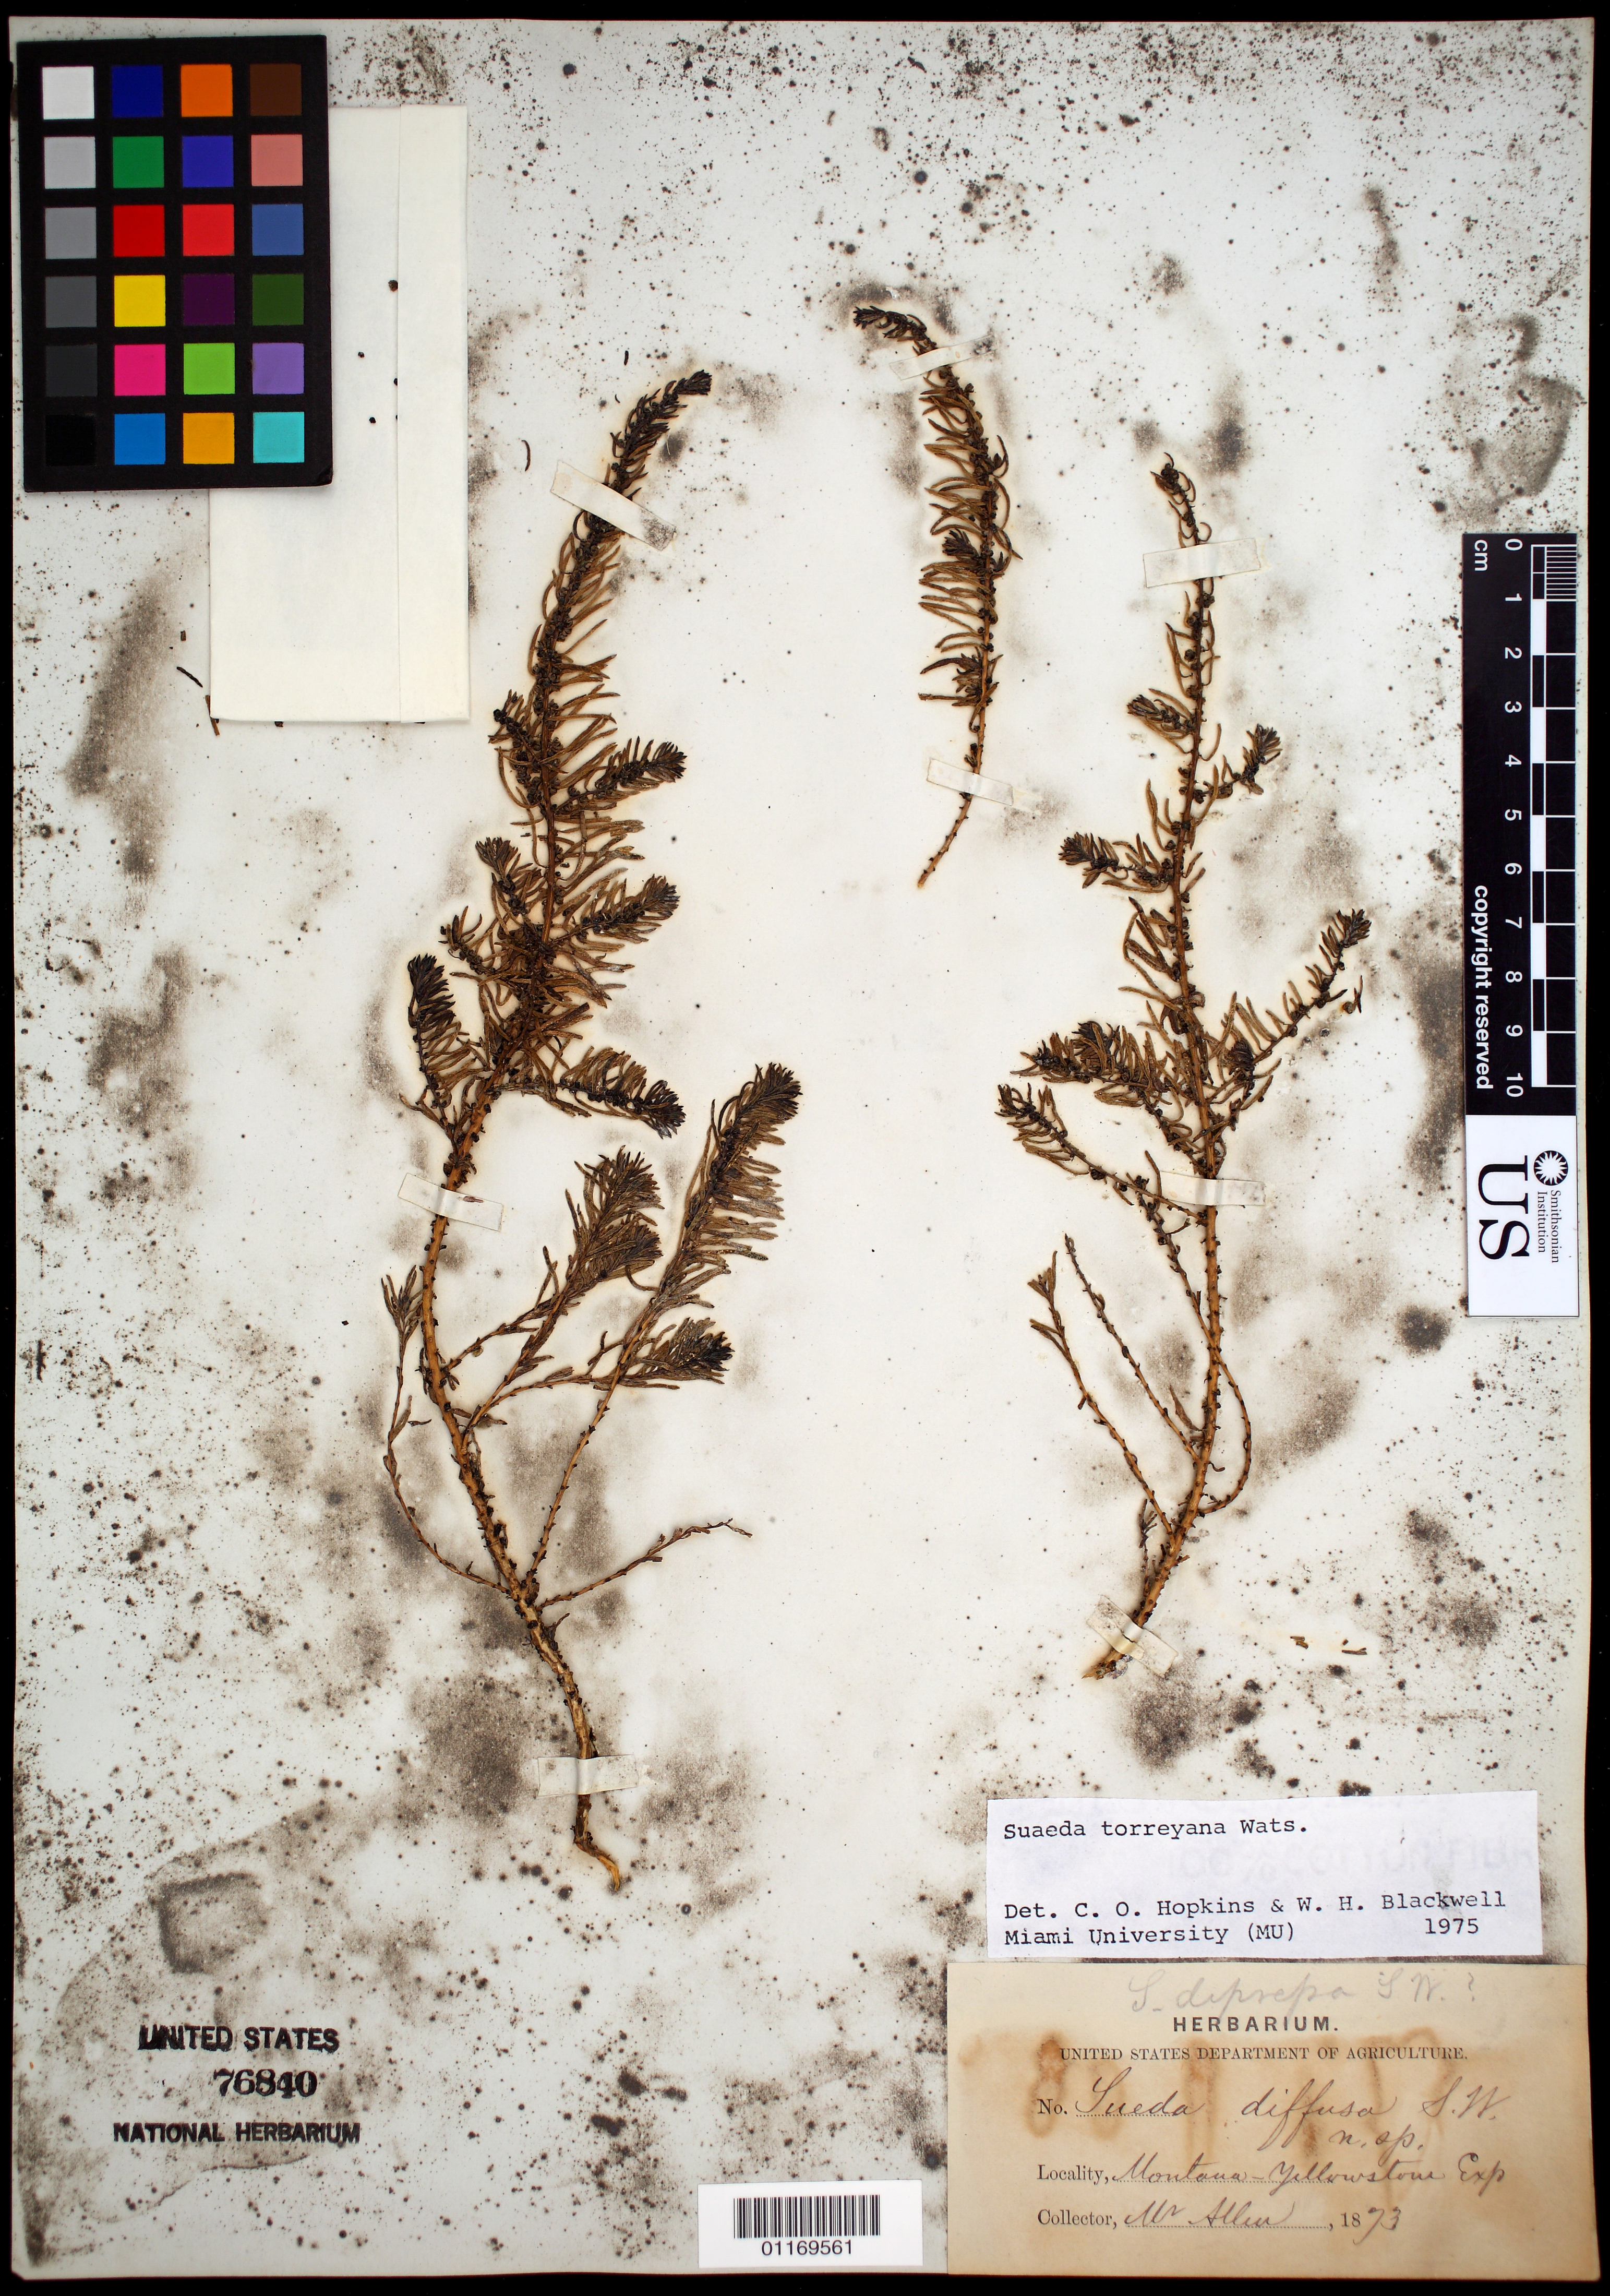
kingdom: Plantae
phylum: Tracheophyta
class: Magnoliopsida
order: Caryophyllales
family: Amaranthaceae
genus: Suaeda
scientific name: Suaeda torreyana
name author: S. Watson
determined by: Hopkins, C. O.; Blackwell, W. H.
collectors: -- Allen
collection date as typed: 1873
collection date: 1873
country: United States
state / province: Montana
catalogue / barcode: US 76840